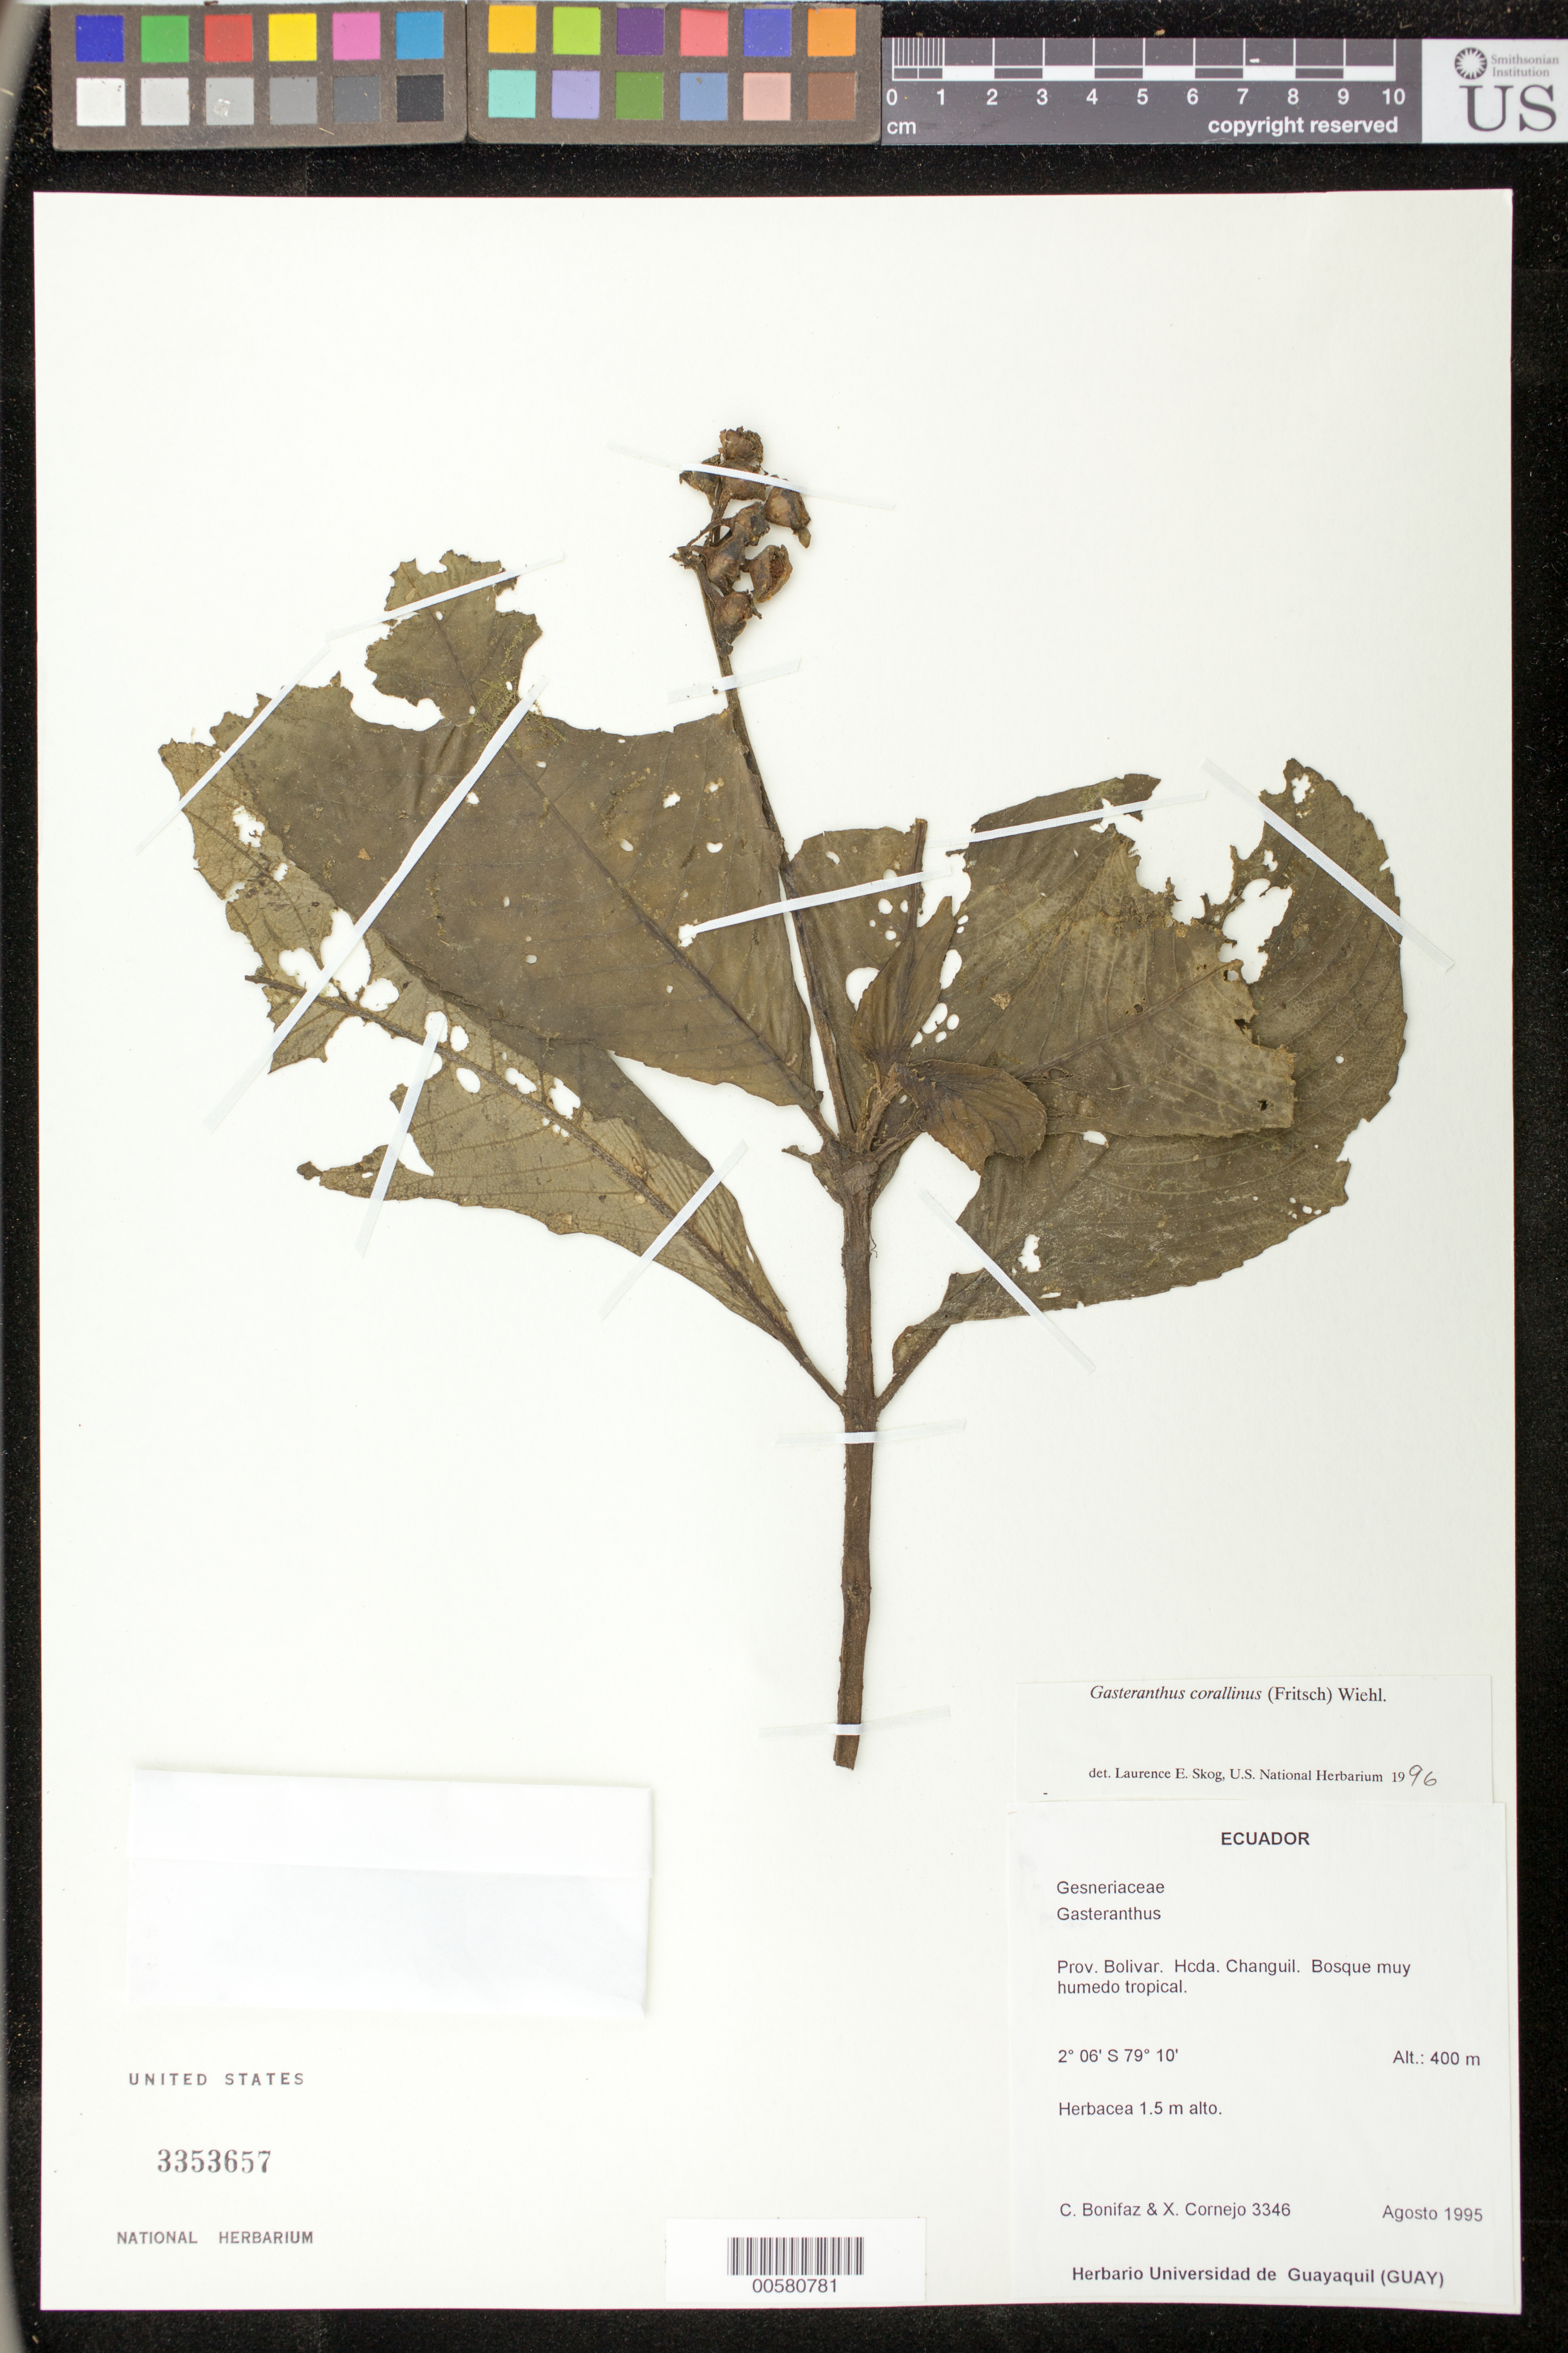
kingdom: Plantae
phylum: Tracheophyta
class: Magnoliopsida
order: Lamiales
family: Gesneriaceae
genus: Gasteranthus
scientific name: Gasteranthus corallinus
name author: (Fritsch) Wiehler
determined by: Skog, Laurence E.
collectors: C. Bonifaz & X. F. Cornejo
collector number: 3346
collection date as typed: Aug 1996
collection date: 1996-08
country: Ecuador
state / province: Bolivar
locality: Hcda. Changuil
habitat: Bosque muy humedo tropical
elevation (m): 400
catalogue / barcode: US 3353657